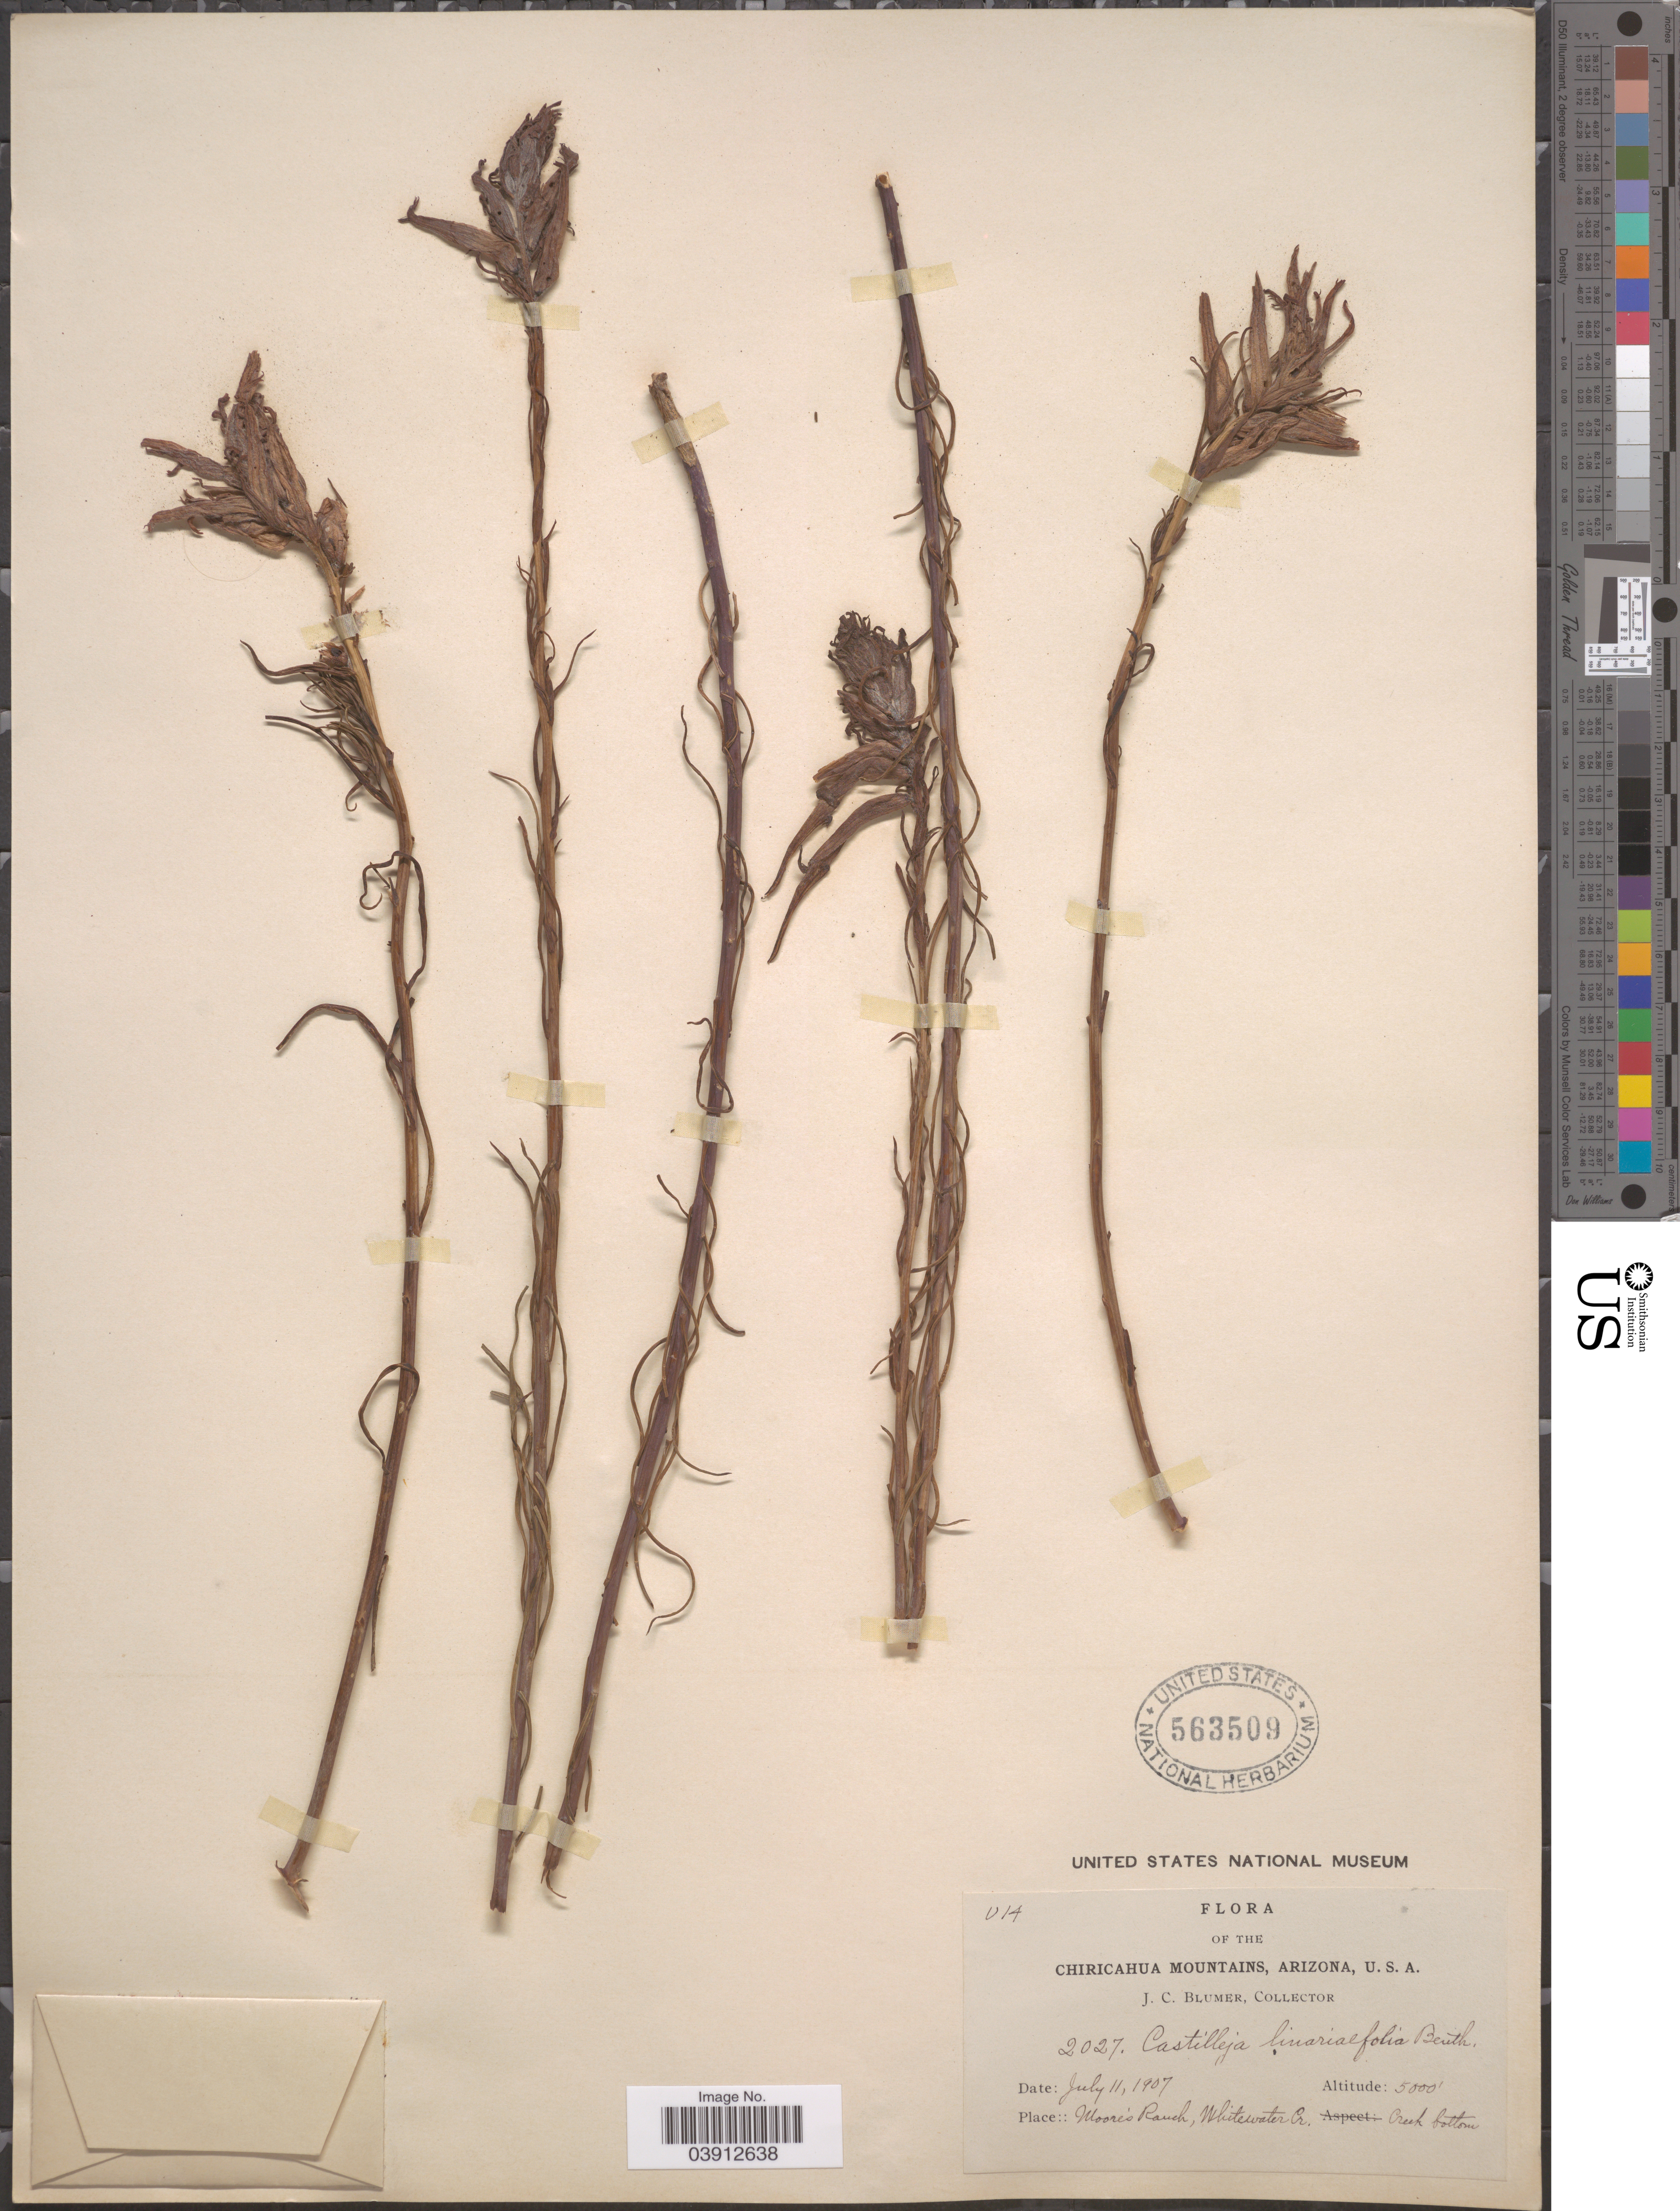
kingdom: Plantae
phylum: Tracheophyta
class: Magnoliopsida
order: Lamiales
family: Orobanchaceae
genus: Castilleja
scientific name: Castilleja linariifolia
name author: Benth.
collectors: J. C. Blumer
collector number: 2027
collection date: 1907-07-11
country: United States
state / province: Arizona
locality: Chiricahua Mountains. Moore's Ranch, Whitewater Cr. Creek bottom.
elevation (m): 1524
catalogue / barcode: US 563509